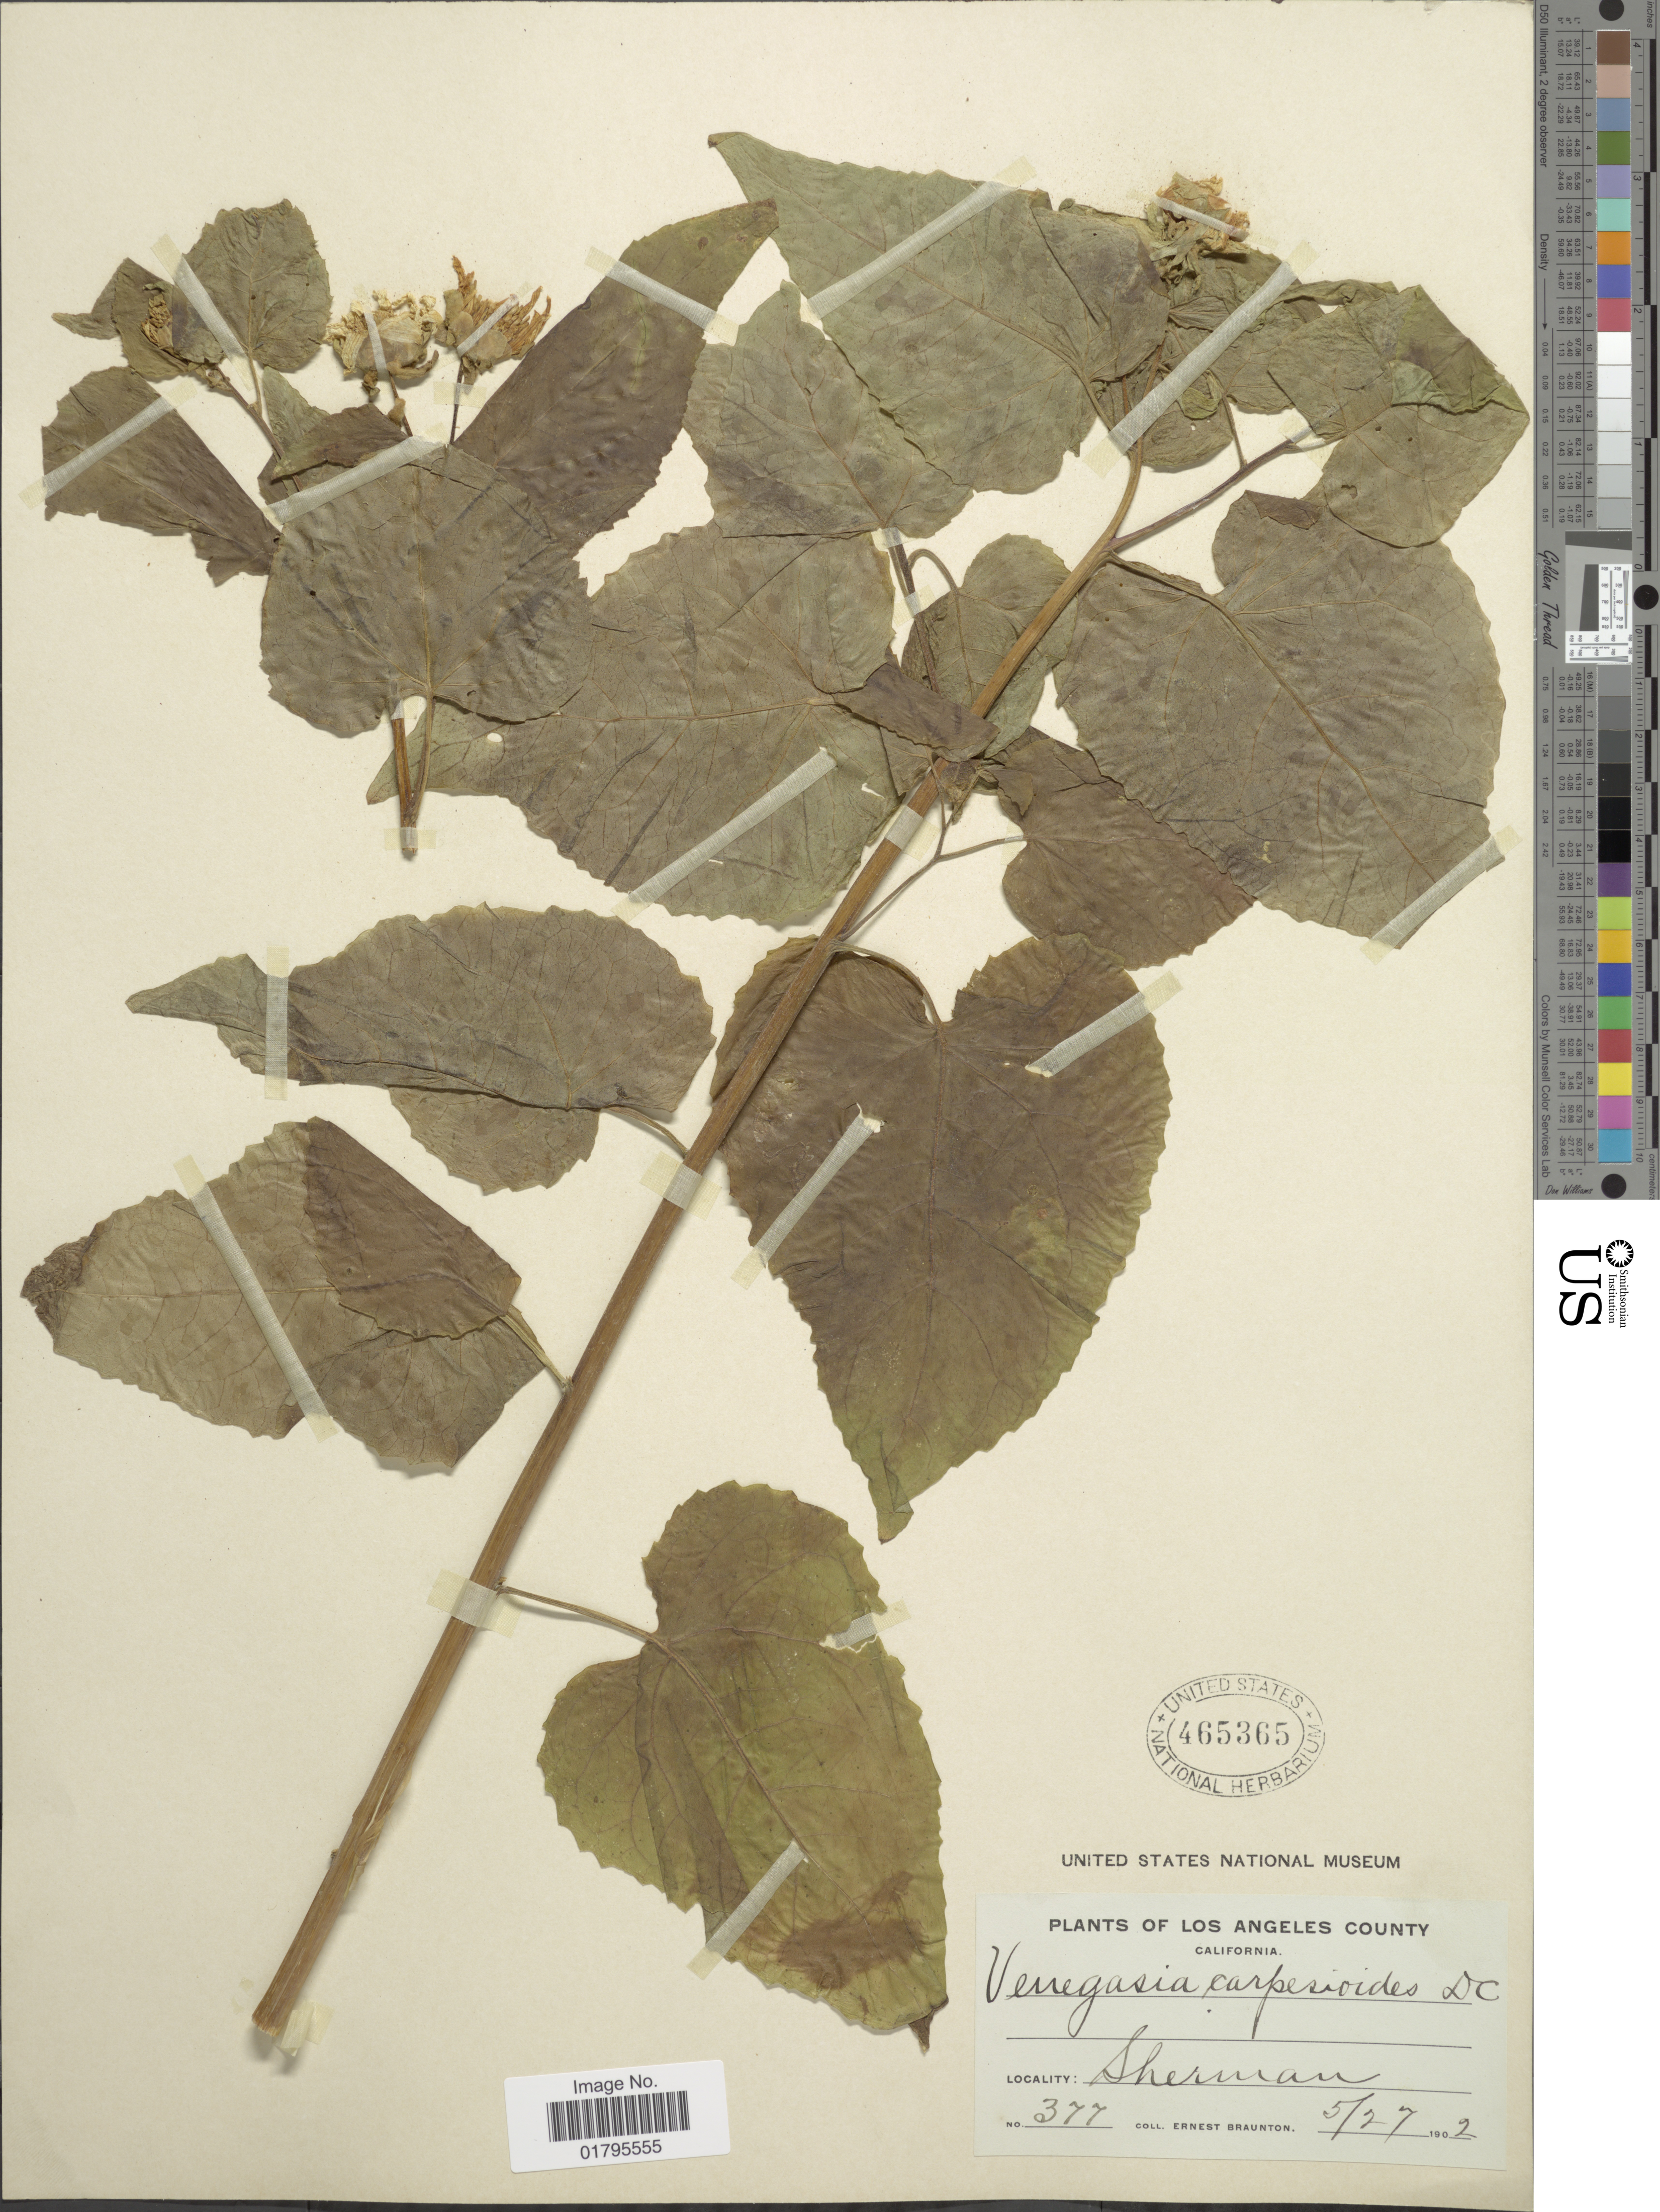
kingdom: Plantae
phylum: Tracheophyta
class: Magnoliopsida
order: Asterales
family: Asteraceae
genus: Venegasia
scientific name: Venegasia carpesioides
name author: DC.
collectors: E. Braunton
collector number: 377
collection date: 1902-05-27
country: United States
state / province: California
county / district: Los Angeles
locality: Los Angeles County, Sherman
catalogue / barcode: US 465365